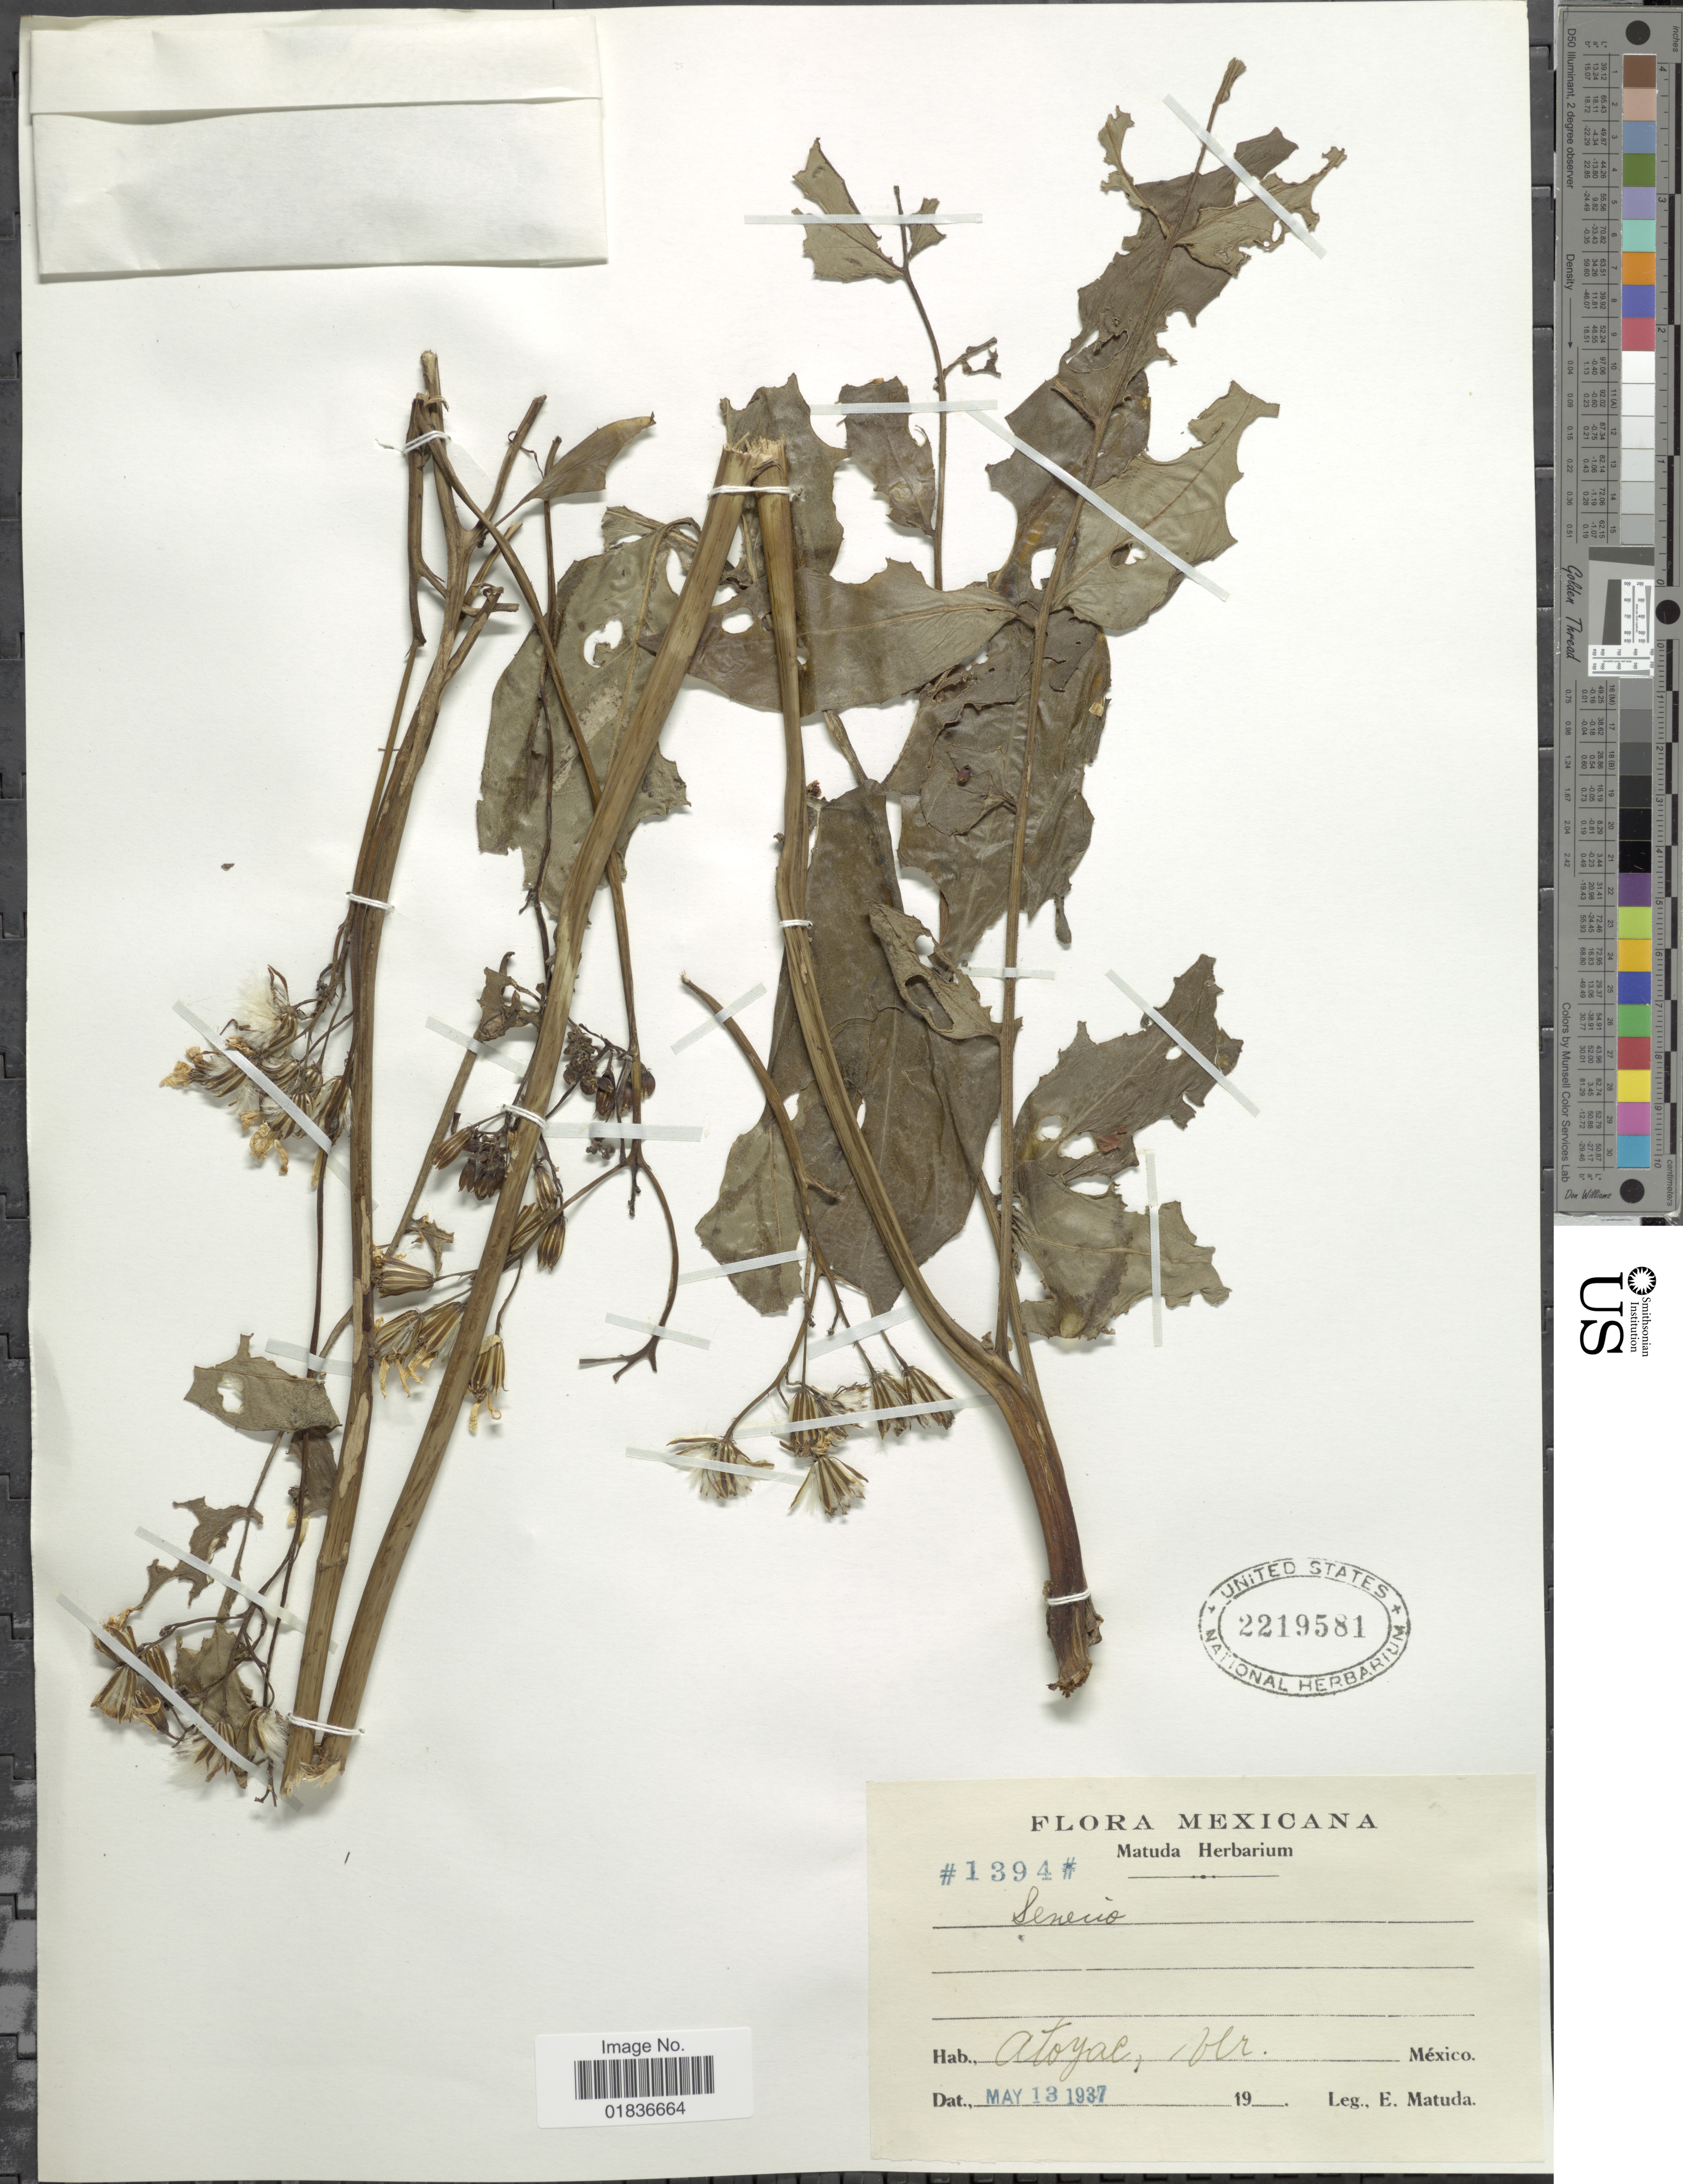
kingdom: Plantae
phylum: Tracheophyta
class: Magnoliopsida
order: Asterales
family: Asteraceae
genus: Senecio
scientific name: Senecio sp.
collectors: E. Matuda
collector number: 1394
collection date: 1937-05-13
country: Mexico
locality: Atoyac, Abr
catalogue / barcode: US 2219581